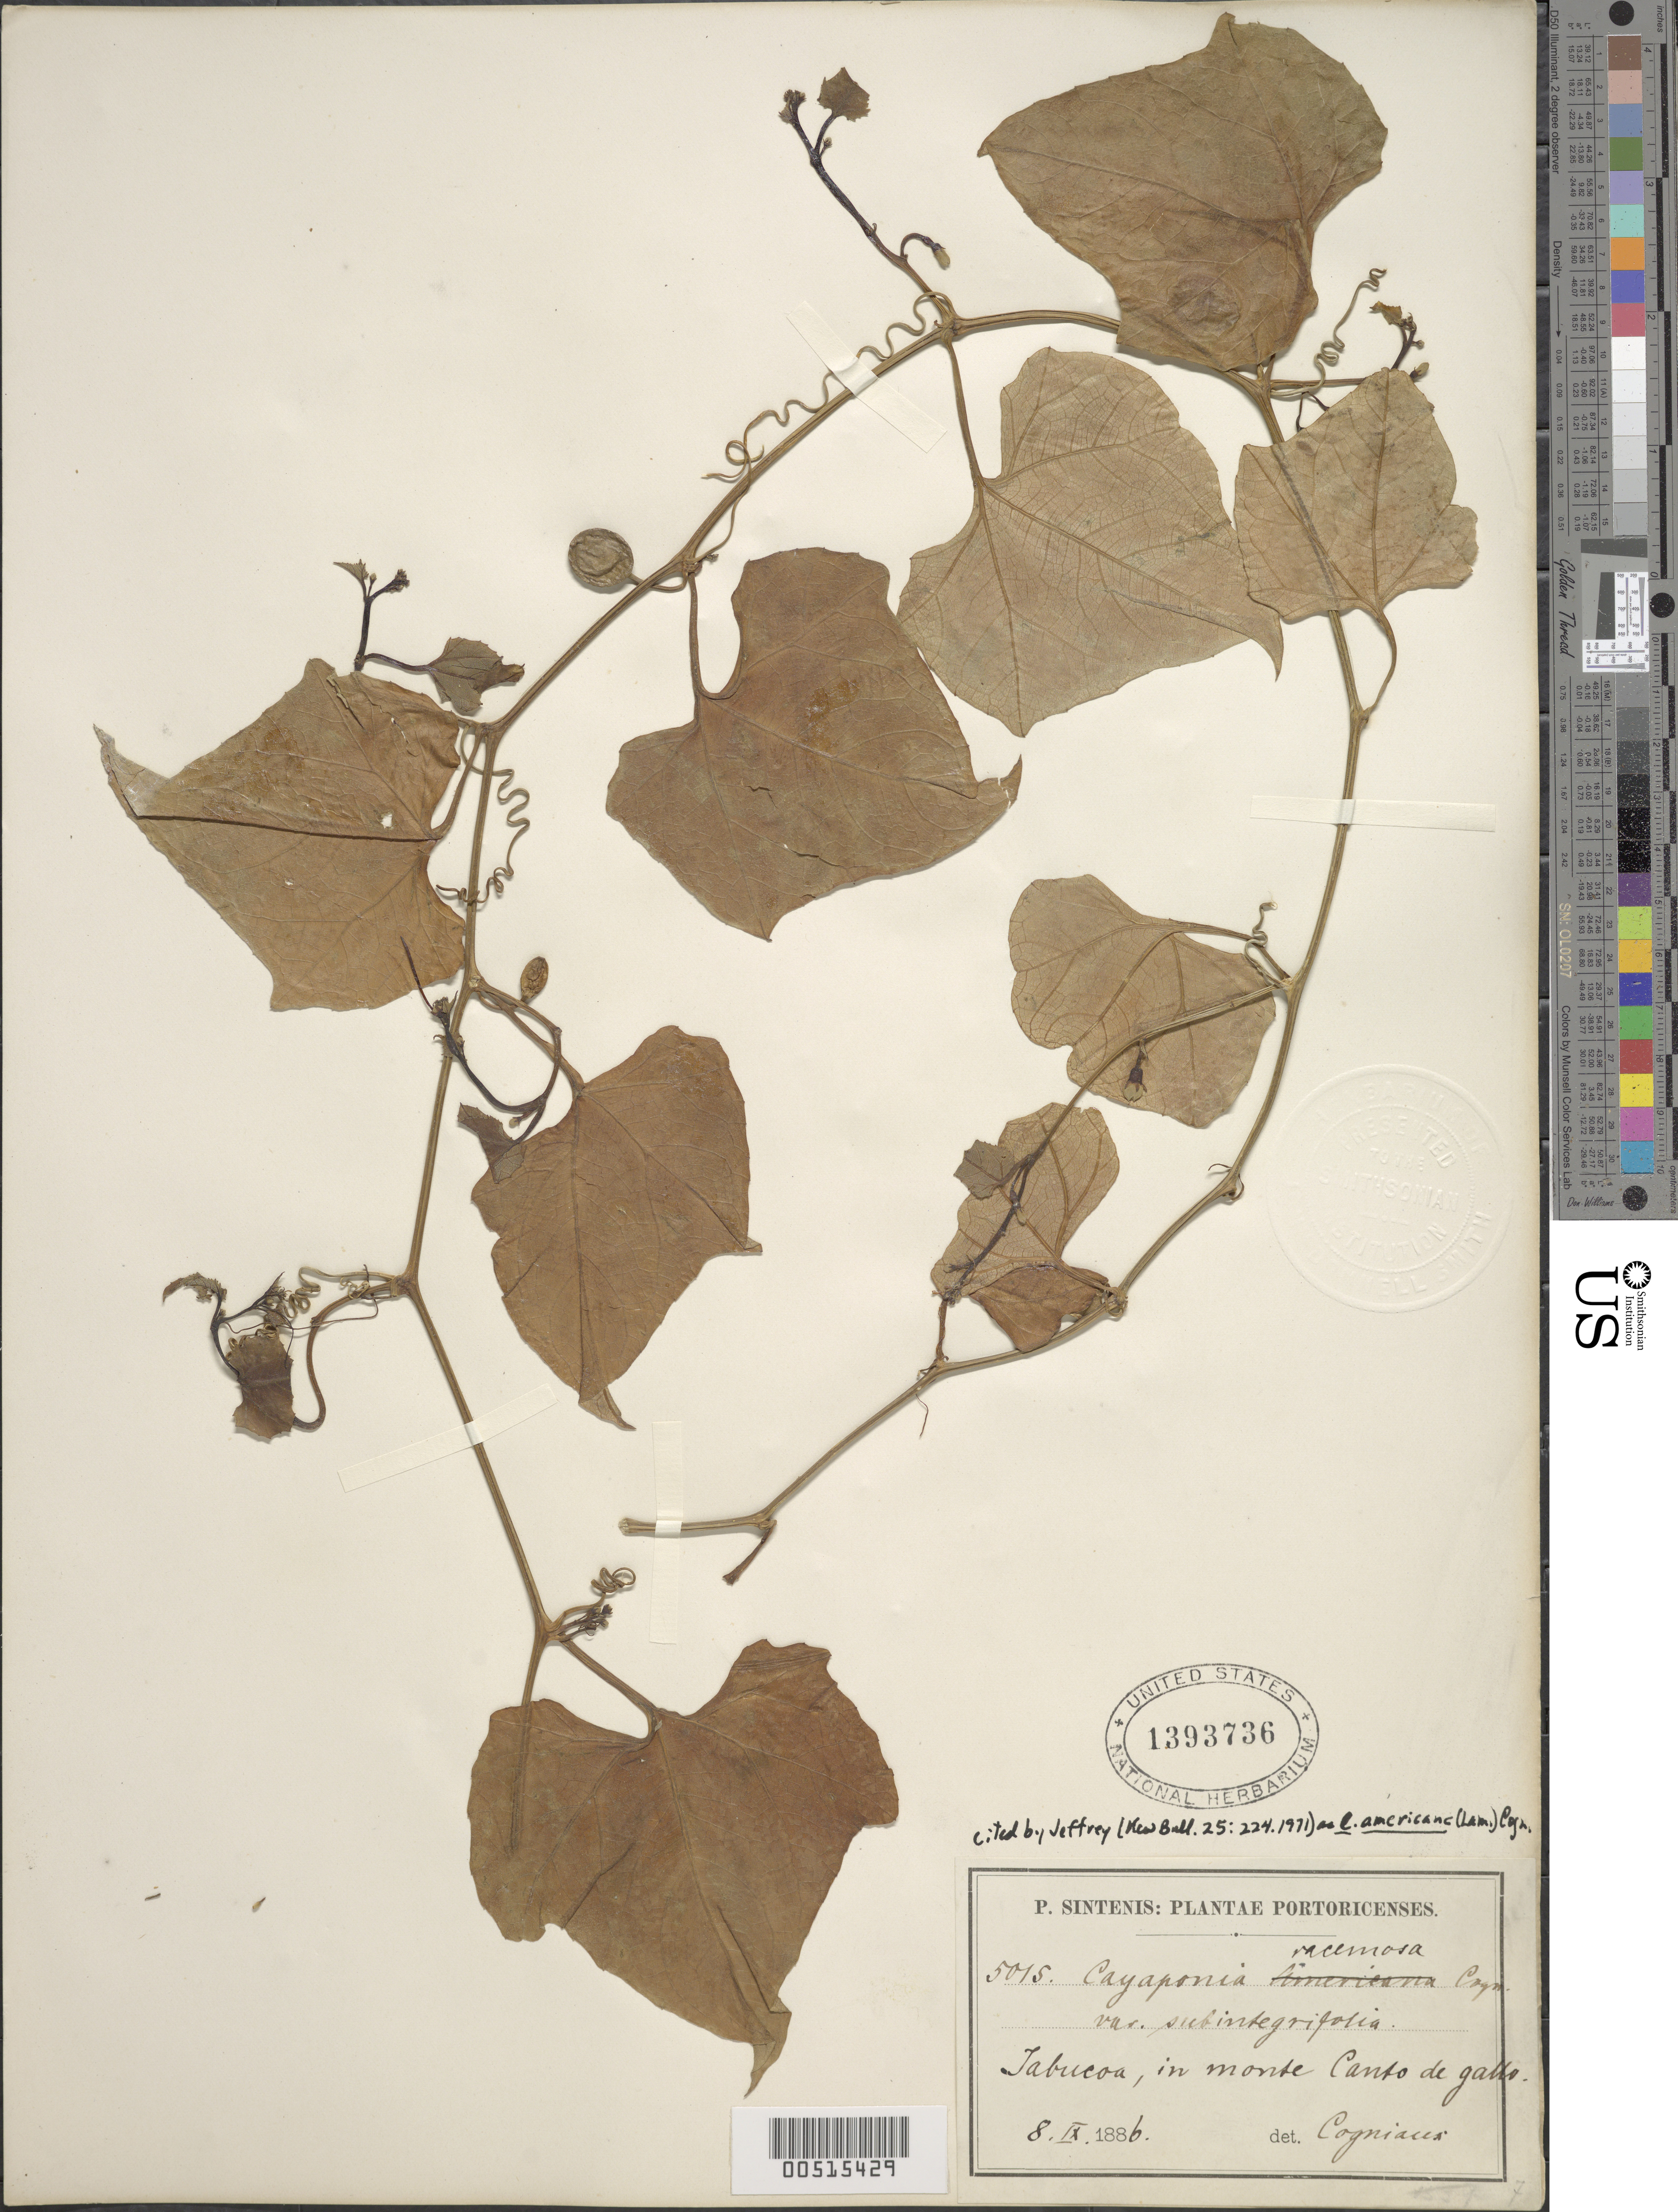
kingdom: Plantae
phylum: Tracheophyta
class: Magnoliopsida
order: Cucurbitales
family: Cucurbitaceae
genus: Cayaponia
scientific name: Cayaponia americana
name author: (Lam.) Cogn.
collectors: P. Sintenis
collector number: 5015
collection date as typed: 08 Sep 1886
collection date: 1886-09-08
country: Puerto Rico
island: Greater Antilles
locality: Yabucoa. In monte Canto de gallo.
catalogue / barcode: US 1393736